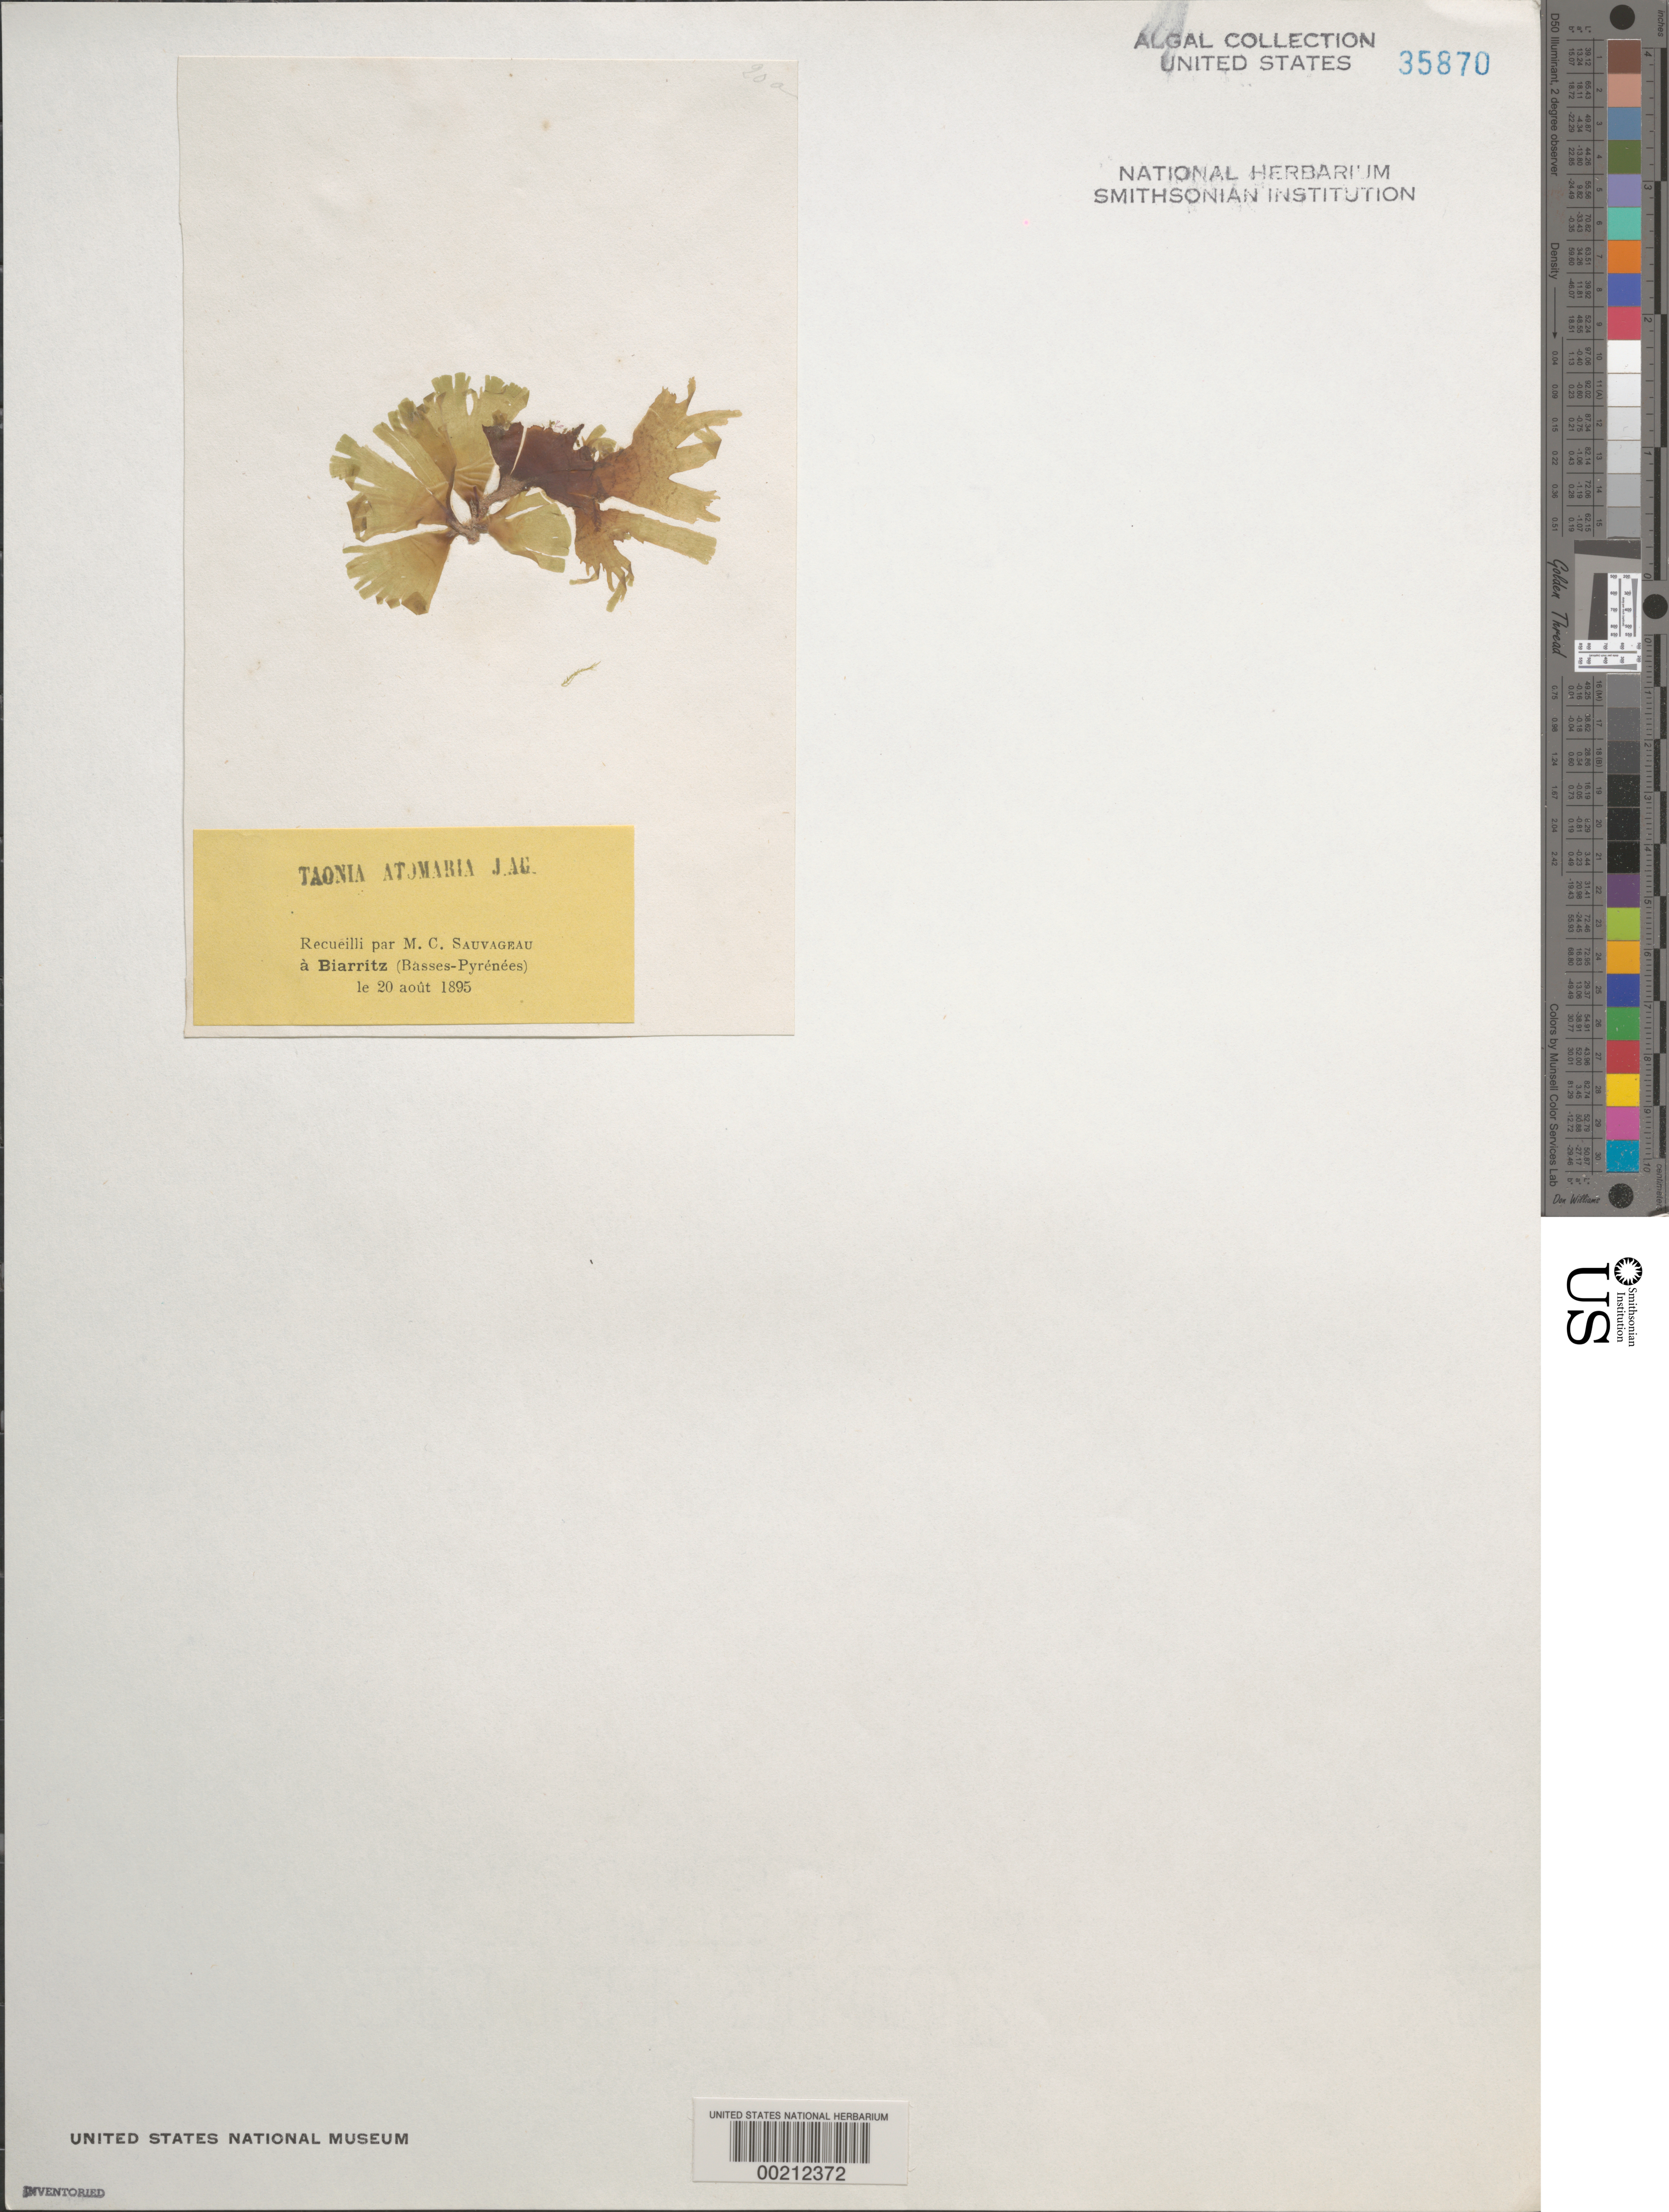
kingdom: Chromista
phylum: Ochrophyta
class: Phaeophyceae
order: Dictyotales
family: Dictyotaceae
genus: Taonia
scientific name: Taonia atomaria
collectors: C. F. Sauvageau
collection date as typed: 20 Aug 1895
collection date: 1895-08-20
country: France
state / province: Nouvelle-Aquitaine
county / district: Pyrénées-Atlantiques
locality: Biarritz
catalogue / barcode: US 35870